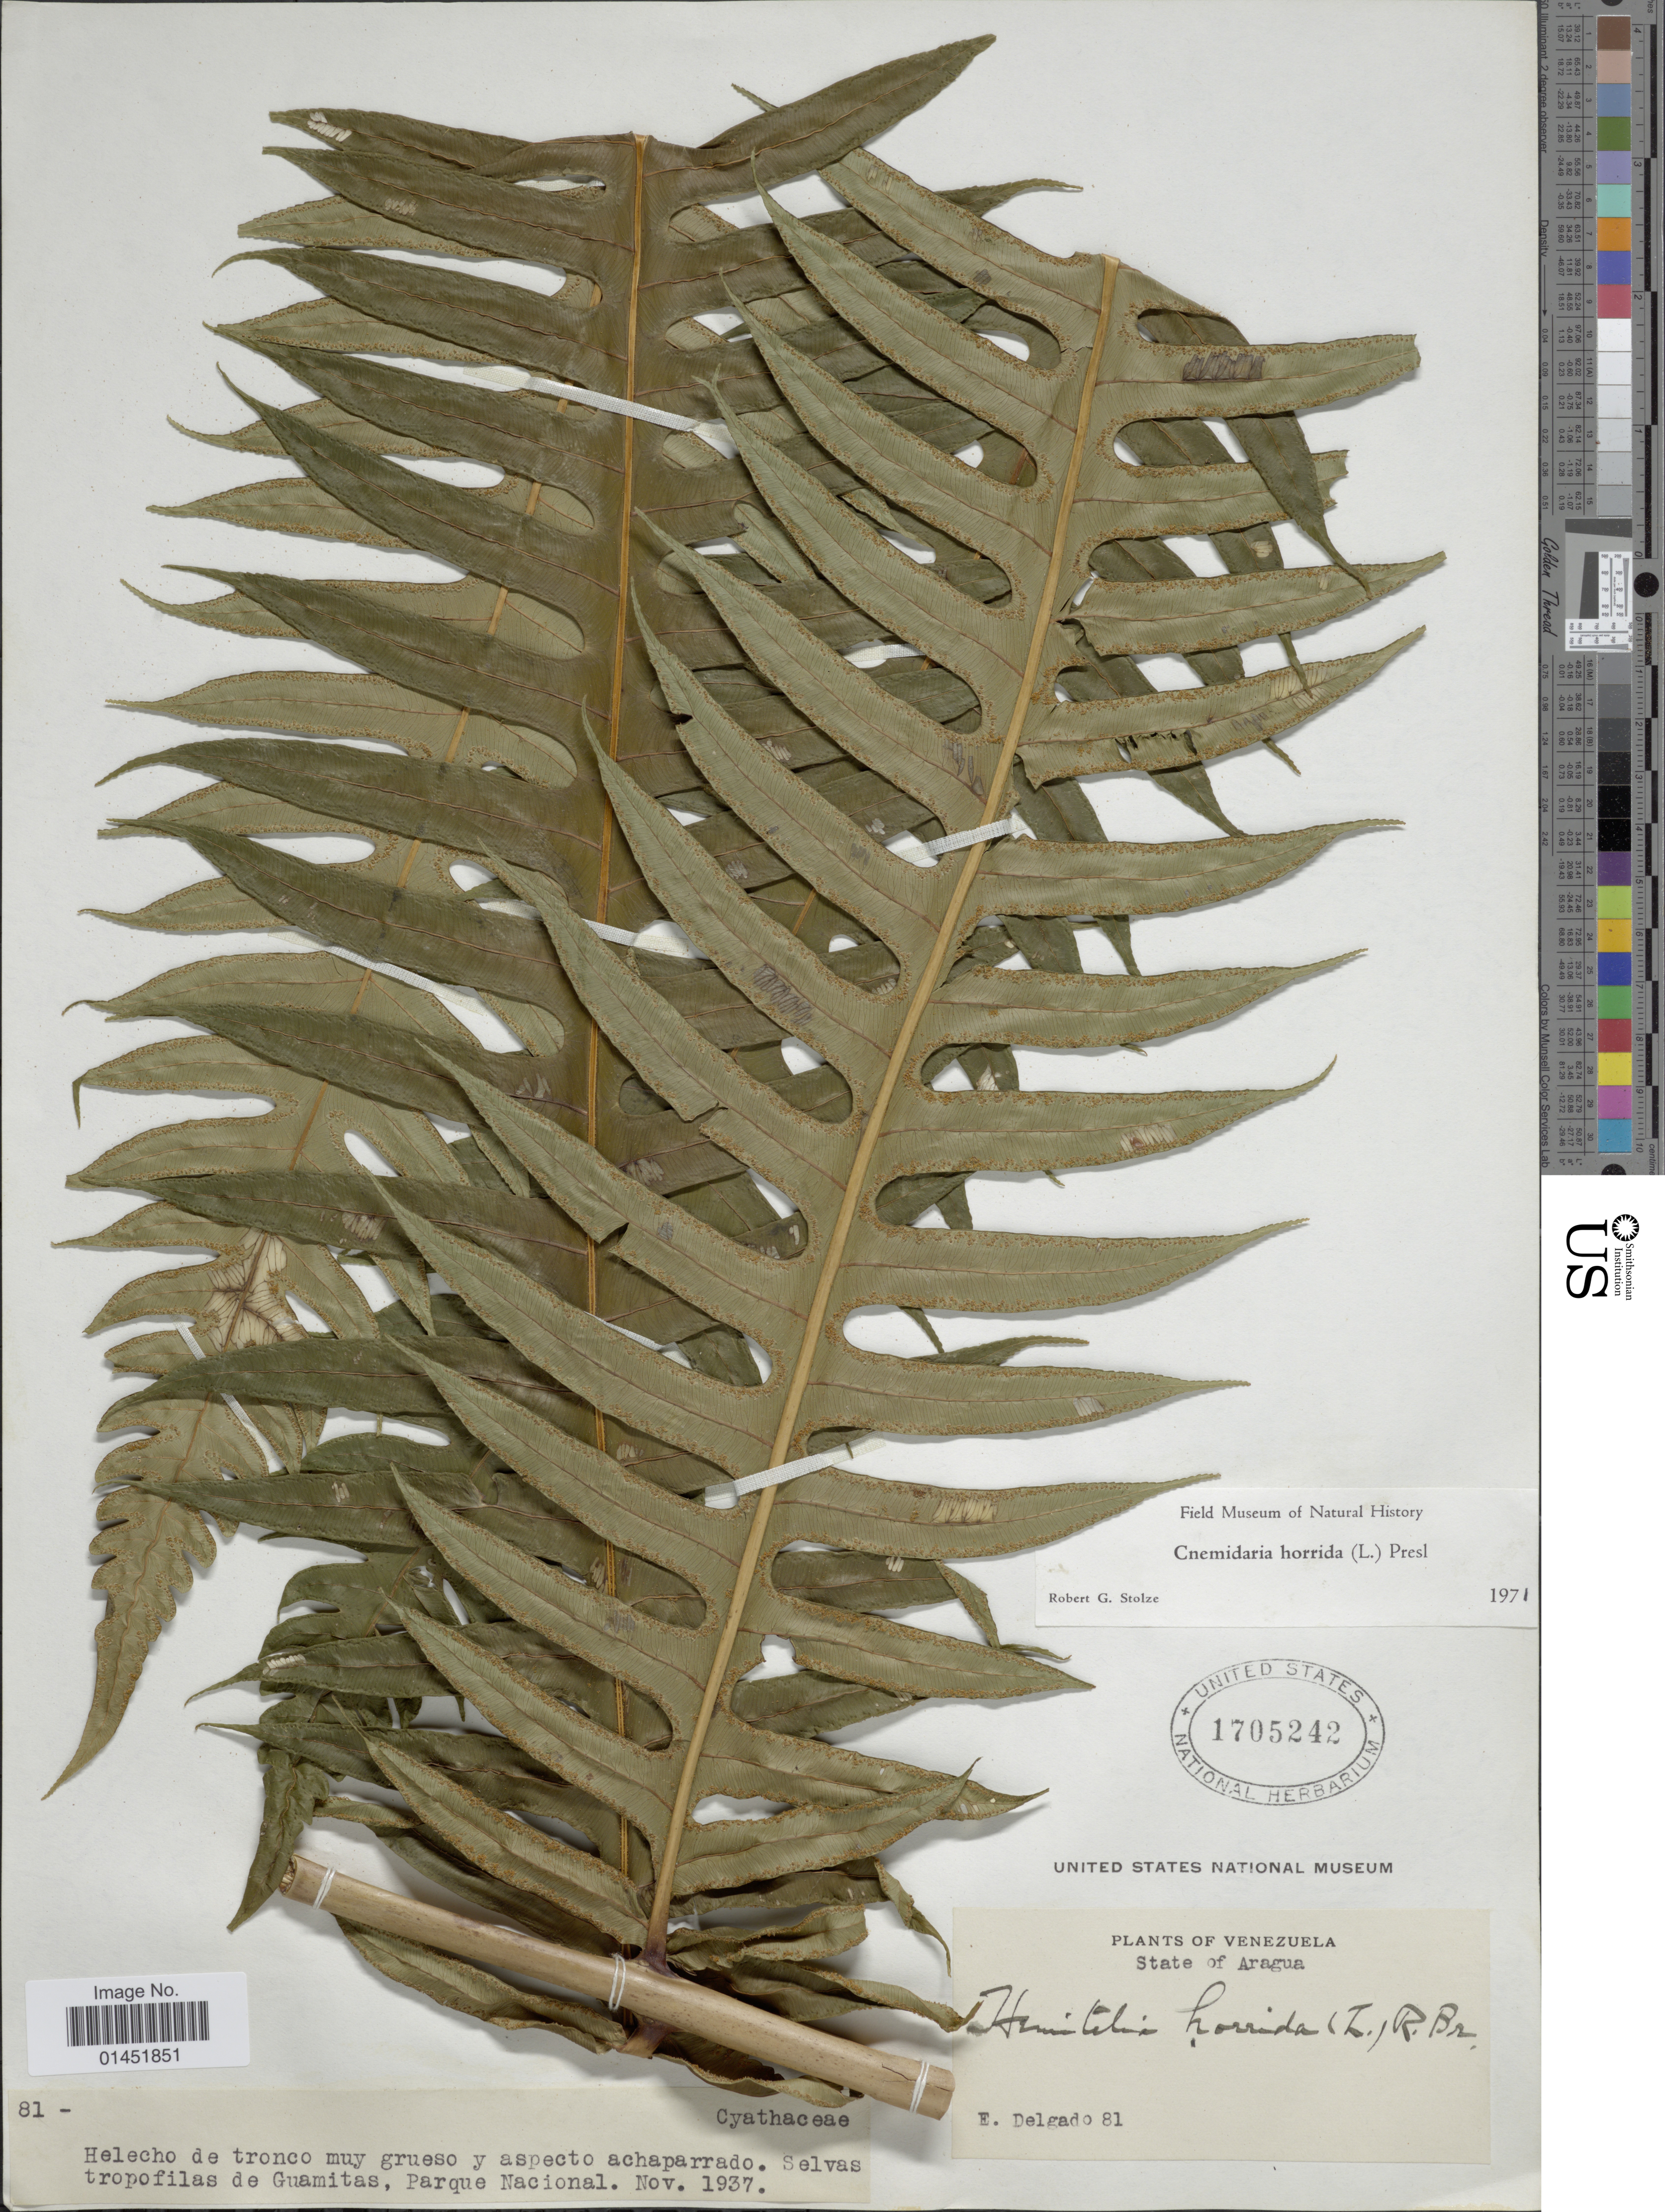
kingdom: Plantae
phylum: Tracheophyta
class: Polypodiopsida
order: Cyatheales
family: Cyatheaceae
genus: Cyathea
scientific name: Cyathea horrida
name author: (L.) Sm.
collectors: E. Delgado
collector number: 81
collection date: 1937-11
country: Venezuela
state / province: Aragua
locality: Selvas tropofilas de Guamitas, Parque Nacional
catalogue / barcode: US 1705242